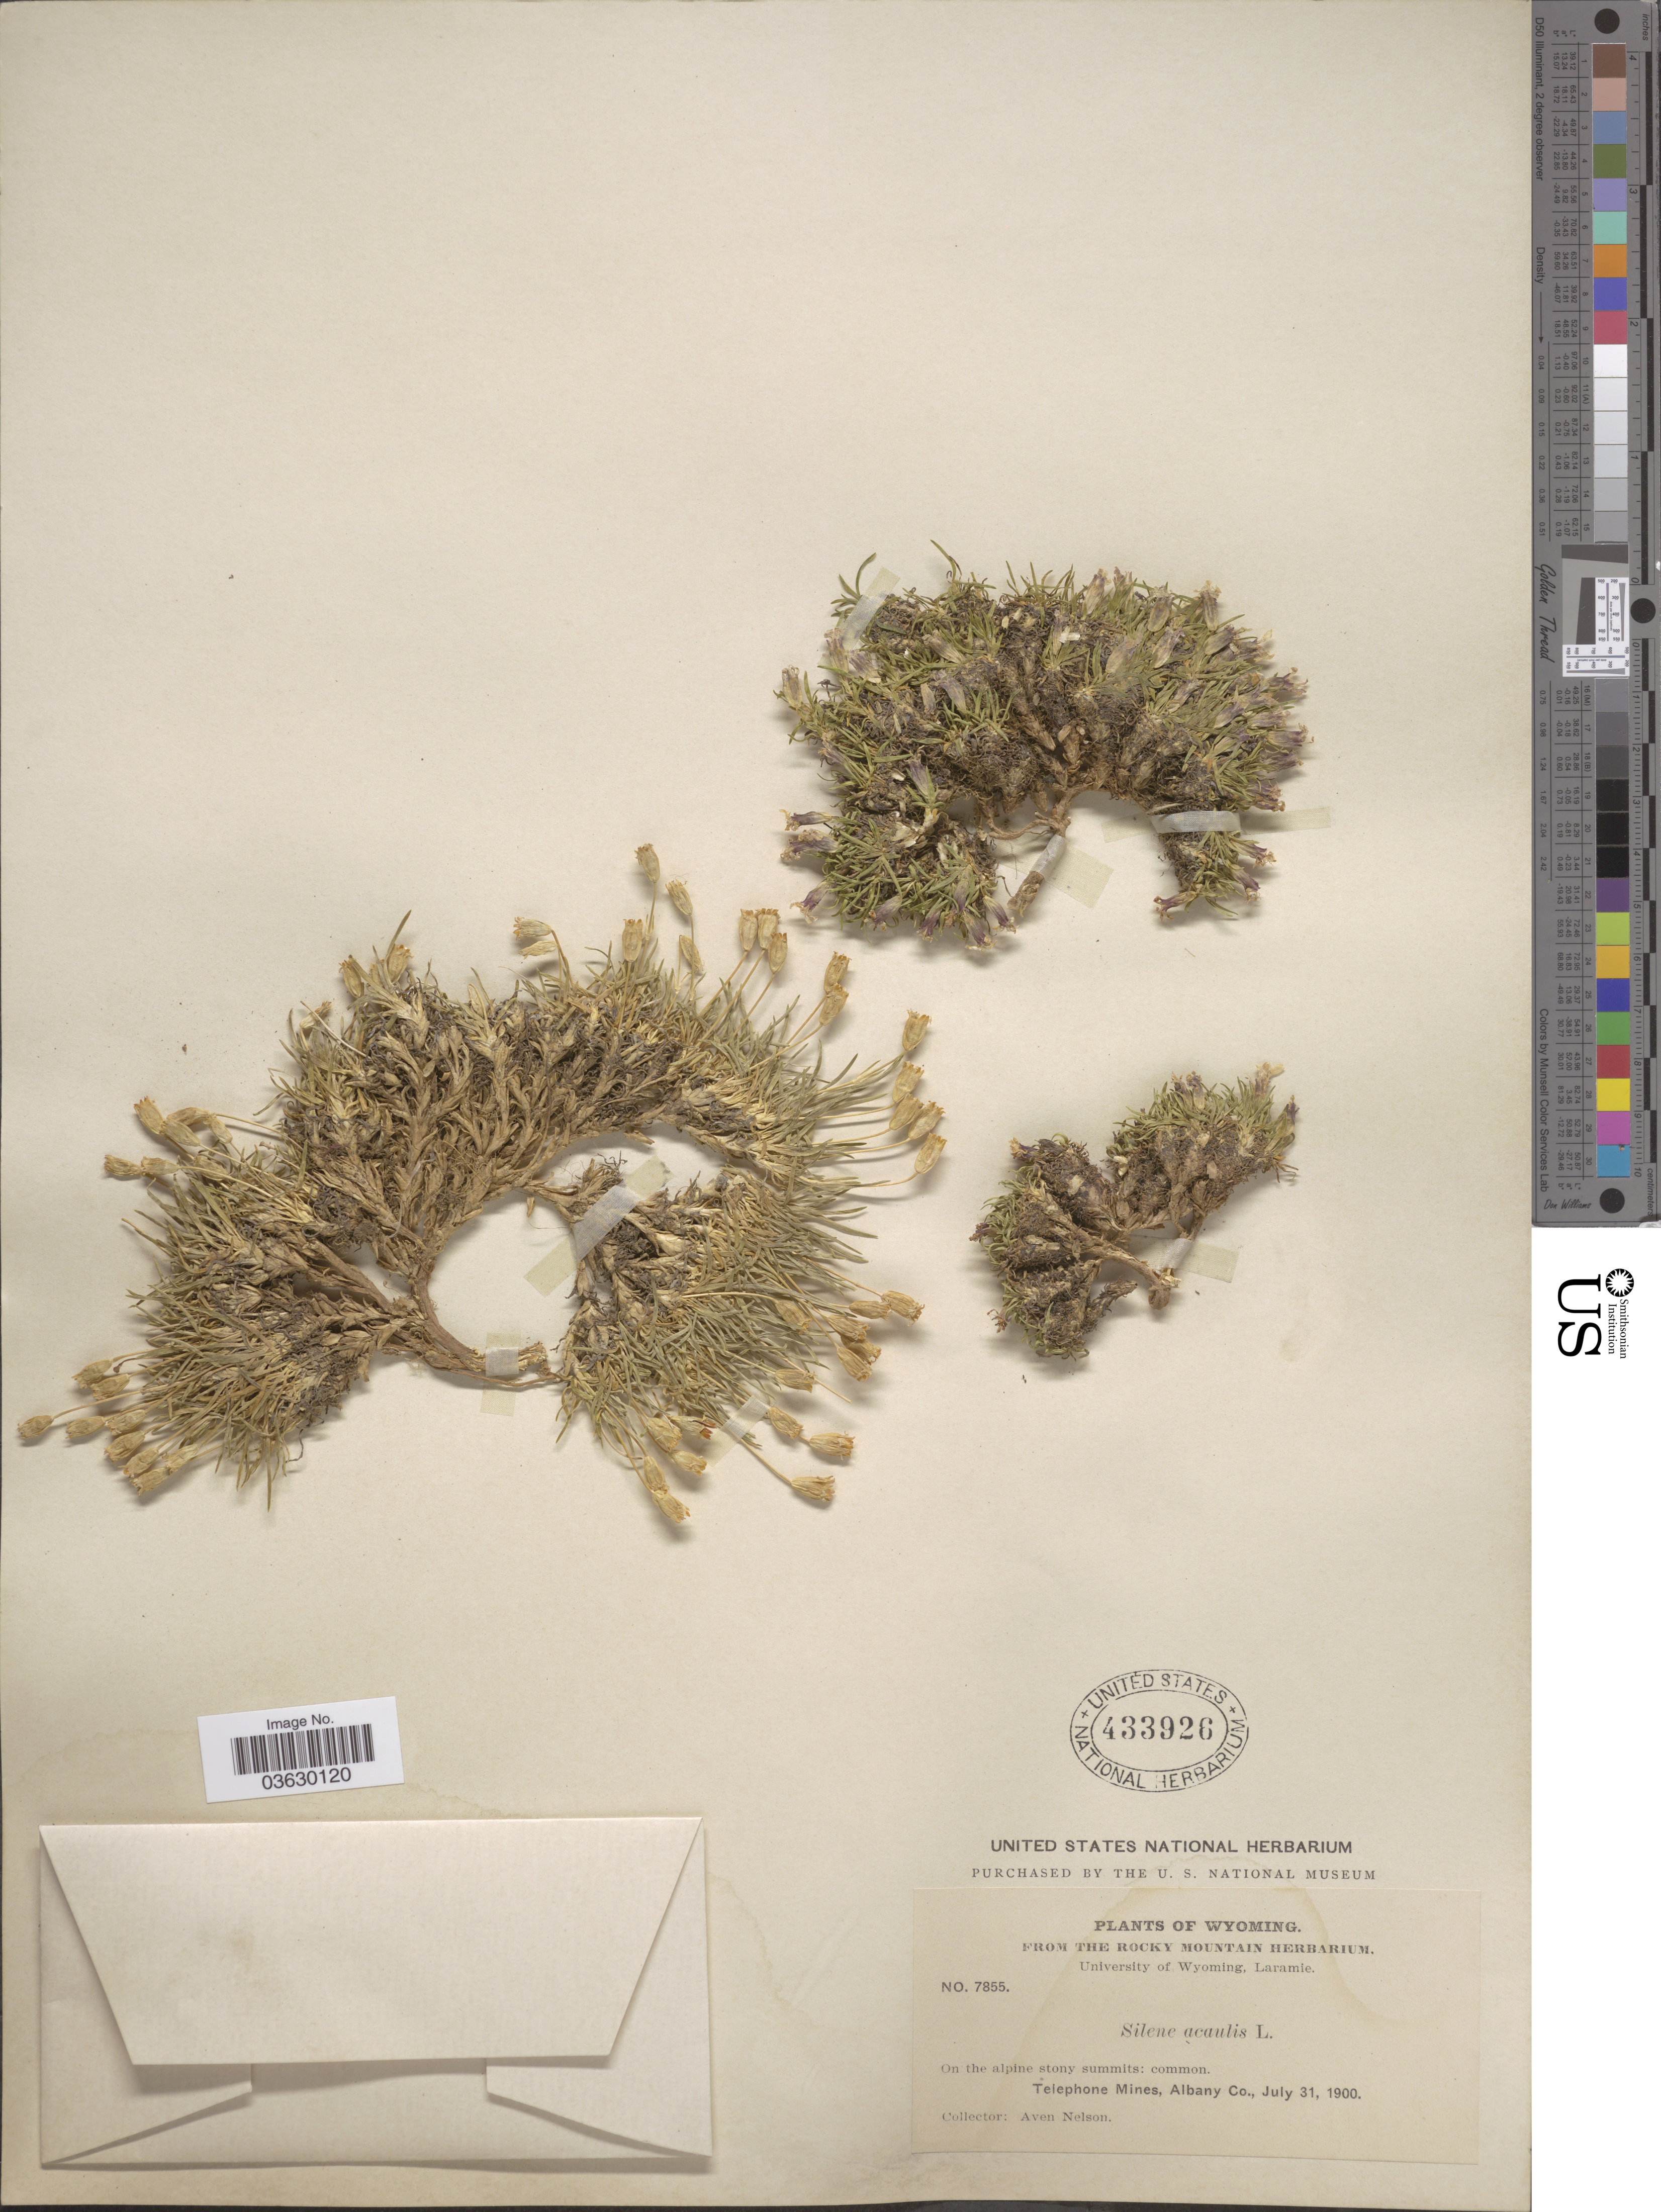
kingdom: Plantae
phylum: Tracheophyta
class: Magnoliopsida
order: Caryophyllales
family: Caryophyllaceae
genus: Silene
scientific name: Silene acaulis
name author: (L.) Jacq.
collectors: A. Nelson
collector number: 7855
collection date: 1900-07-31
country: United States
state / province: Wyoming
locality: Telephone Mines, Albany Co.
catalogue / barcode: US 433926